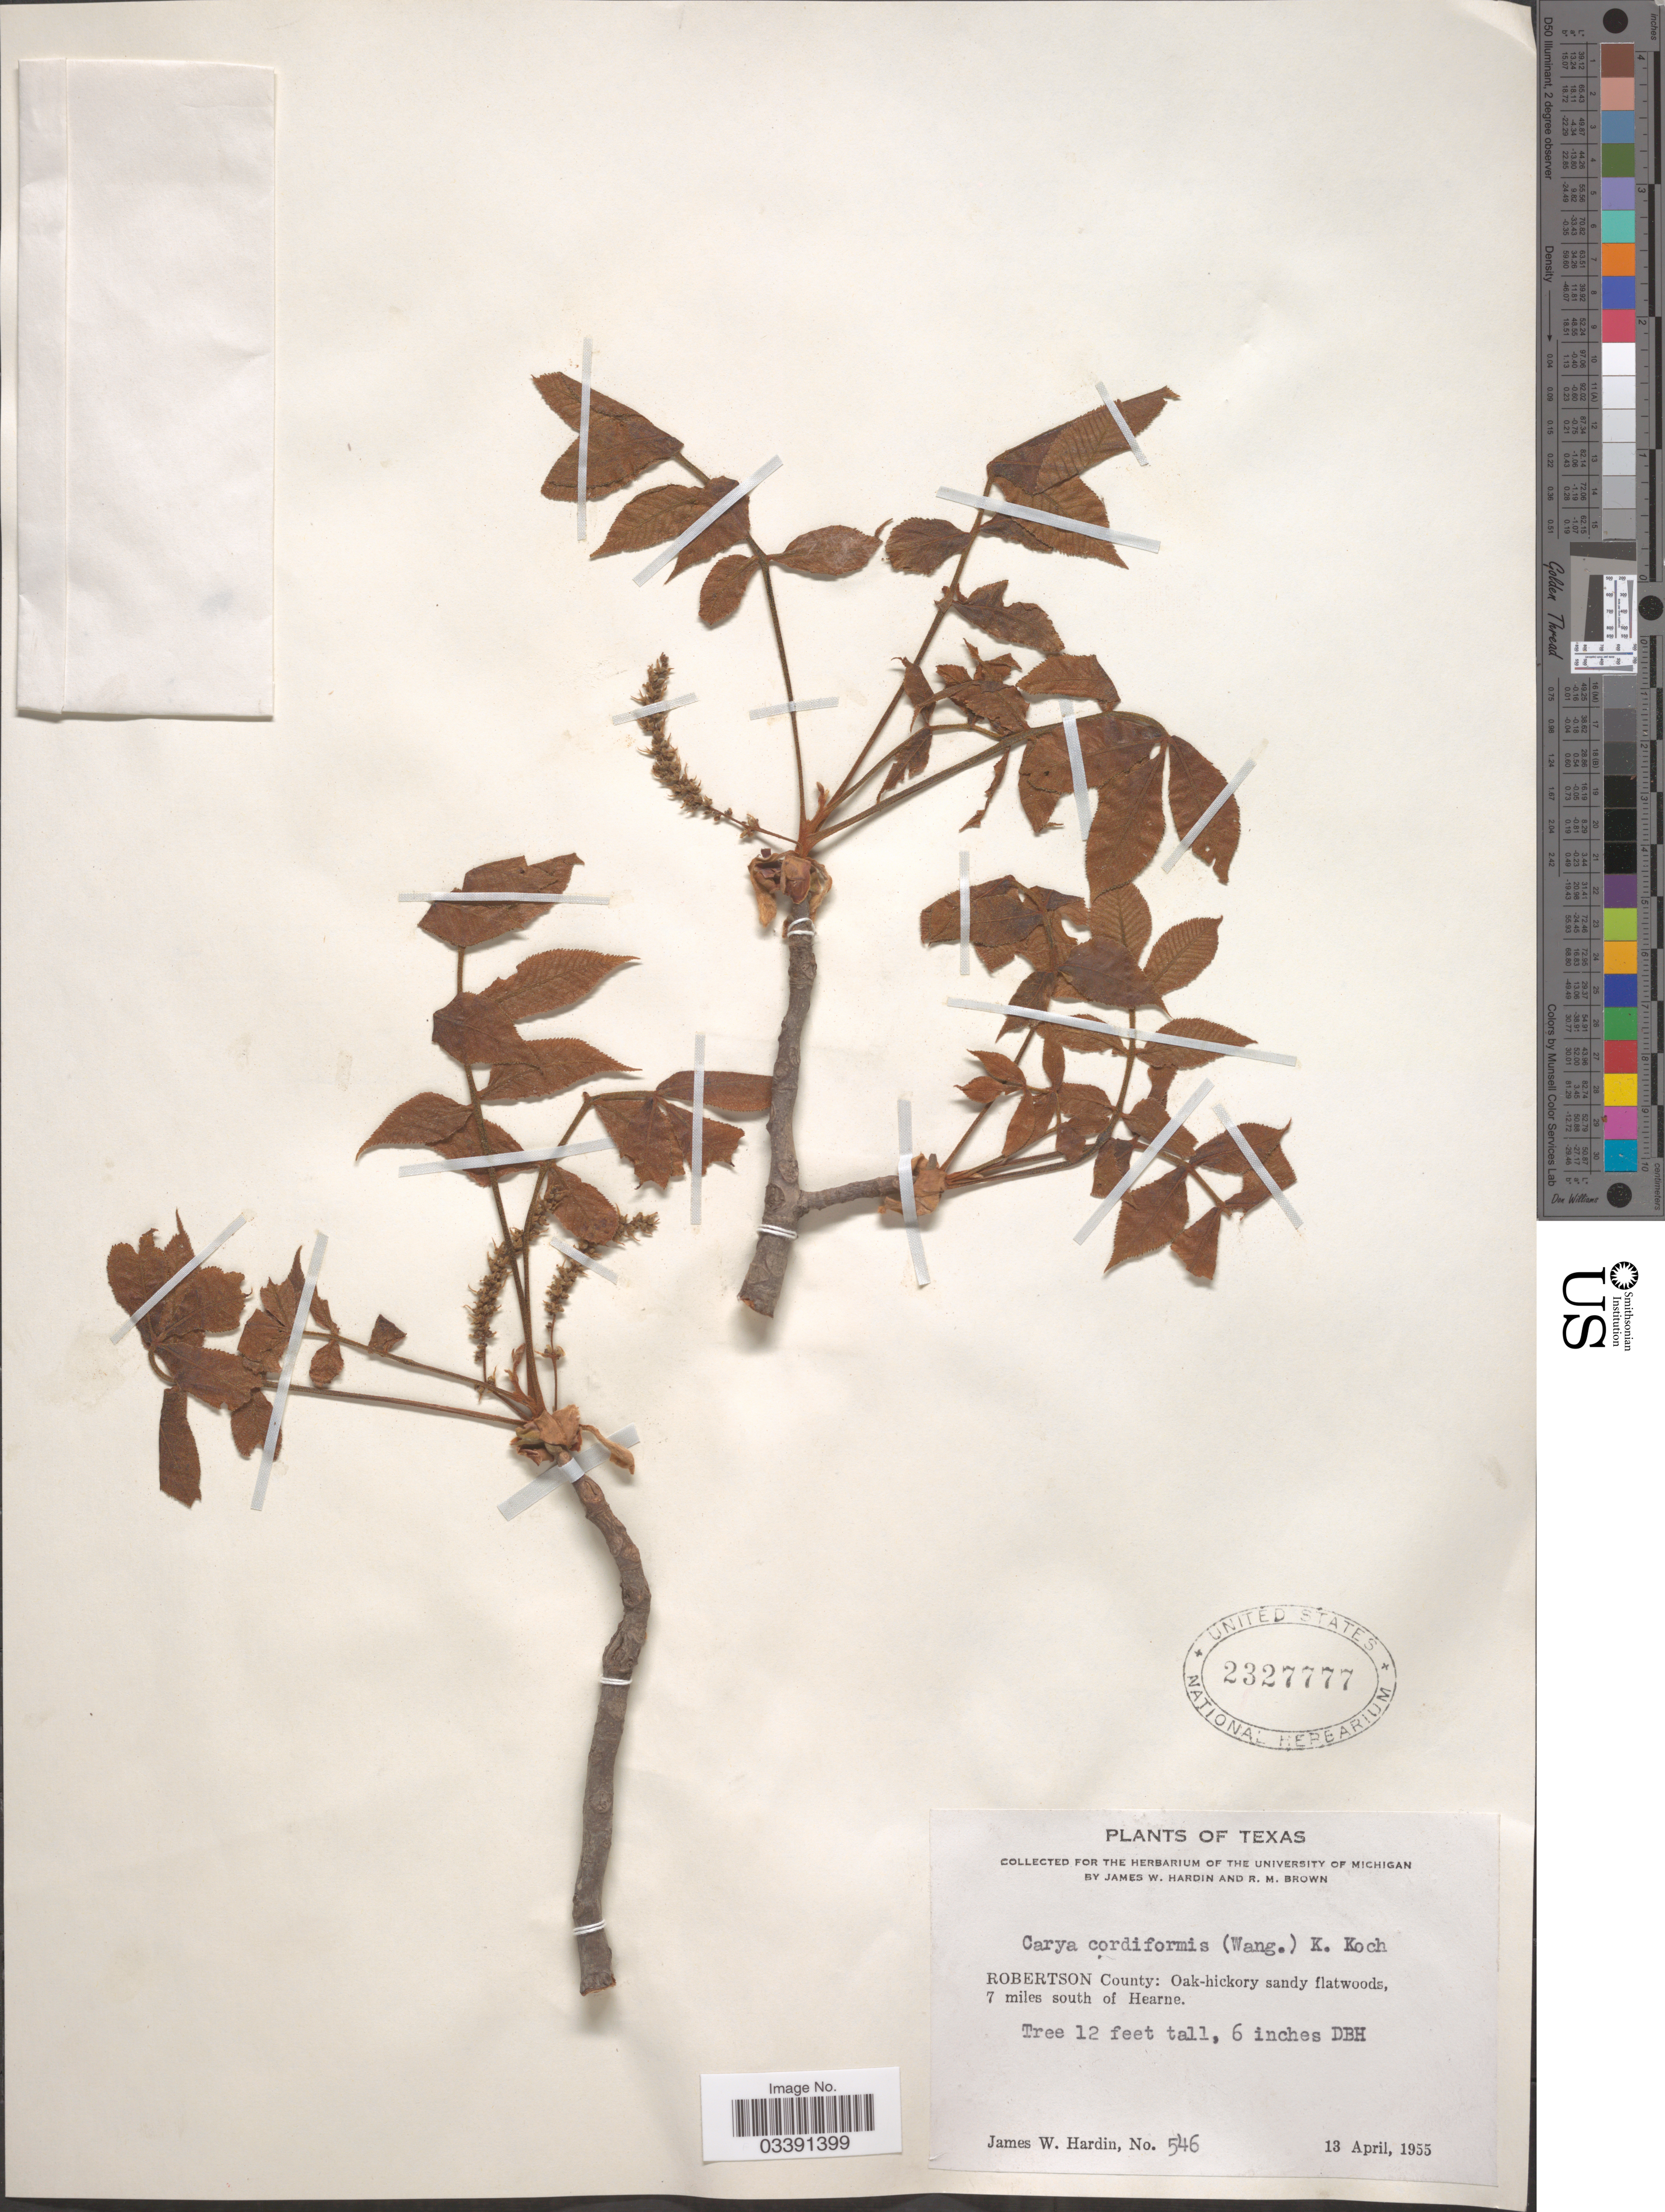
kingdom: Plantae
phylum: Tracheophyta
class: Magnoliopsida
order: Fagales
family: Juglandaceae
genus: Carya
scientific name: Carya cordiformis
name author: (Wangenh.) K. Koch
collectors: J. W. Hardin & R. Brown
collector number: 546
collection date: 1955-04-13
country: United States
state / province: Texas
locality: Robertson County: Oak-hickory sandy flatwoods, 7 miles south of Hearne.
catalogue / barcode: US 2327777